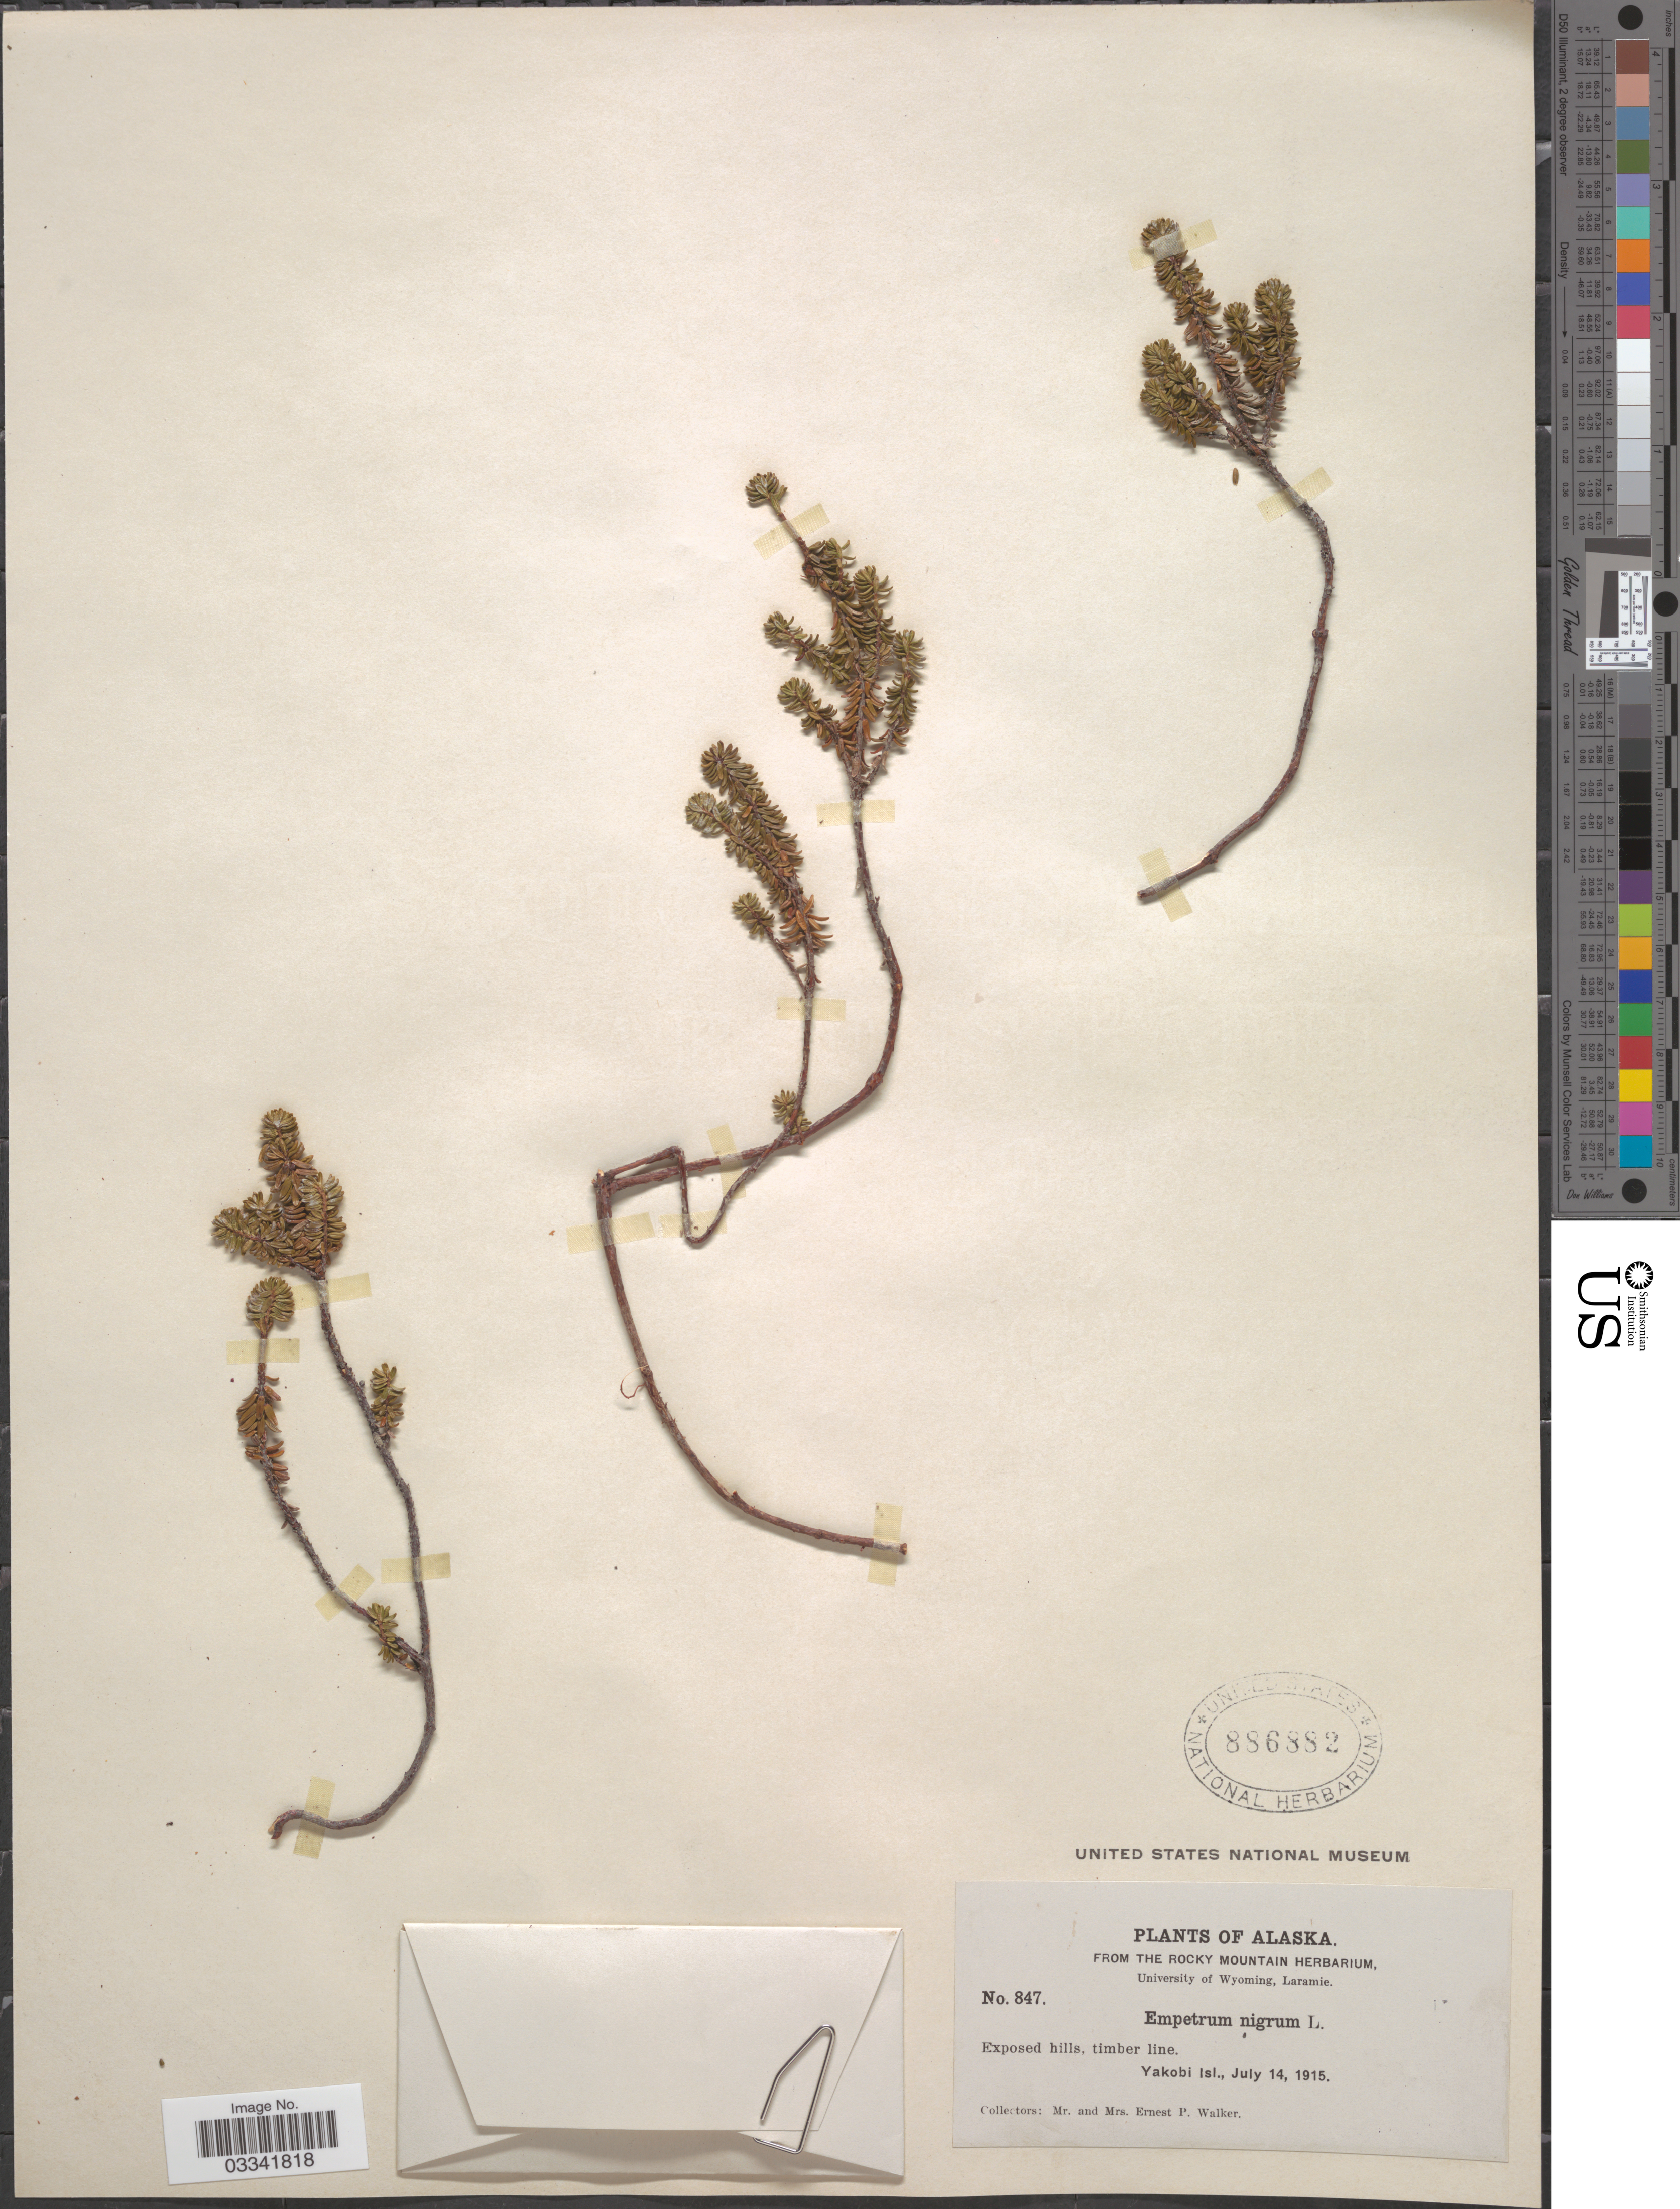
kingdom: Plantae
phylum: Tracheophyta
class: Magnoliopsida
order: Ericales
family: Ericaceae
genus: Empetrum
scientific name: Empetrum nigrum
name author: L.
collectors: E. P. Walker & E. Walker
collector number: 847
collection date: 1915-07-14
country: United States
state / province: Alaska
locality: Yakobi Isl.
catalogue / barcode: US 886882